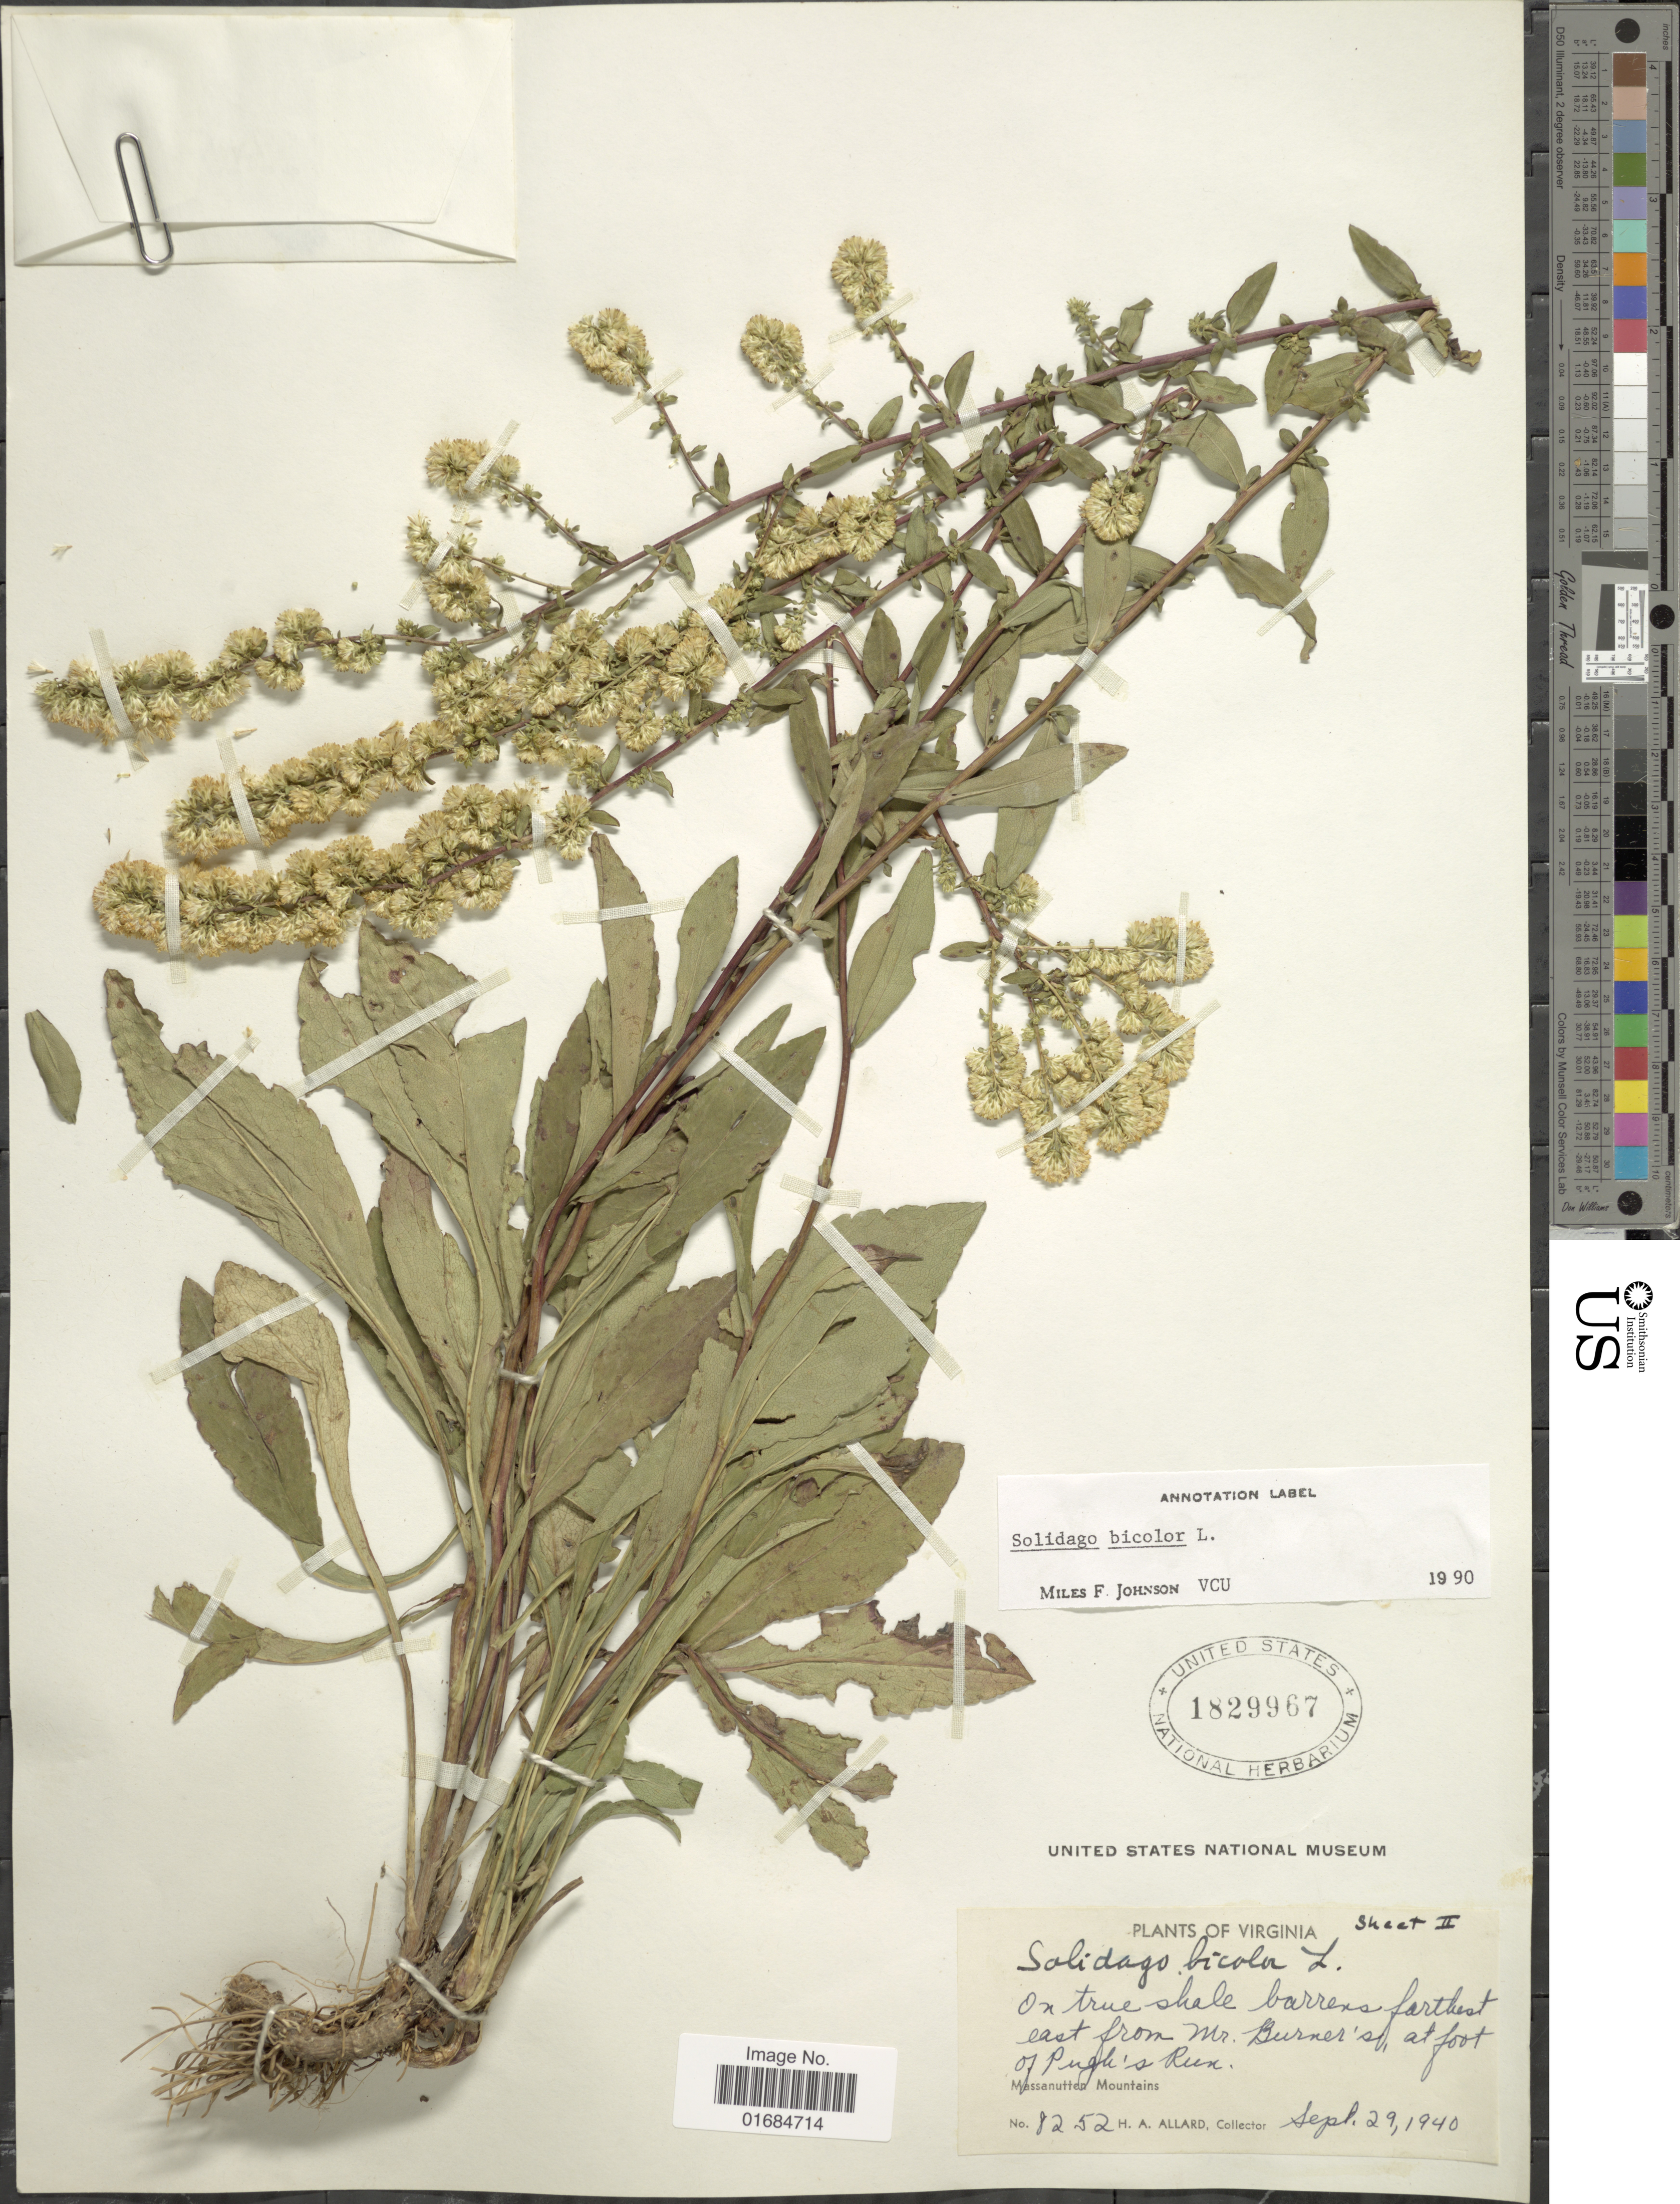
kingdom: Plantae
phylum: Tracheophyta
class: Magnoliopsida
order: Asterales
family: Asteraceae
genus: Solidago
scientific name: Solidago bicolor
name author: L.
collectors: H. A. Allard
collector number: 8252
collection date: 1940-09-29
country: United States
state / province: Virginia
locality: East from Mt. Burner's, at foot of Pugh's Run, Massanutten Mountains.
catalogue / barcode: US 1829967